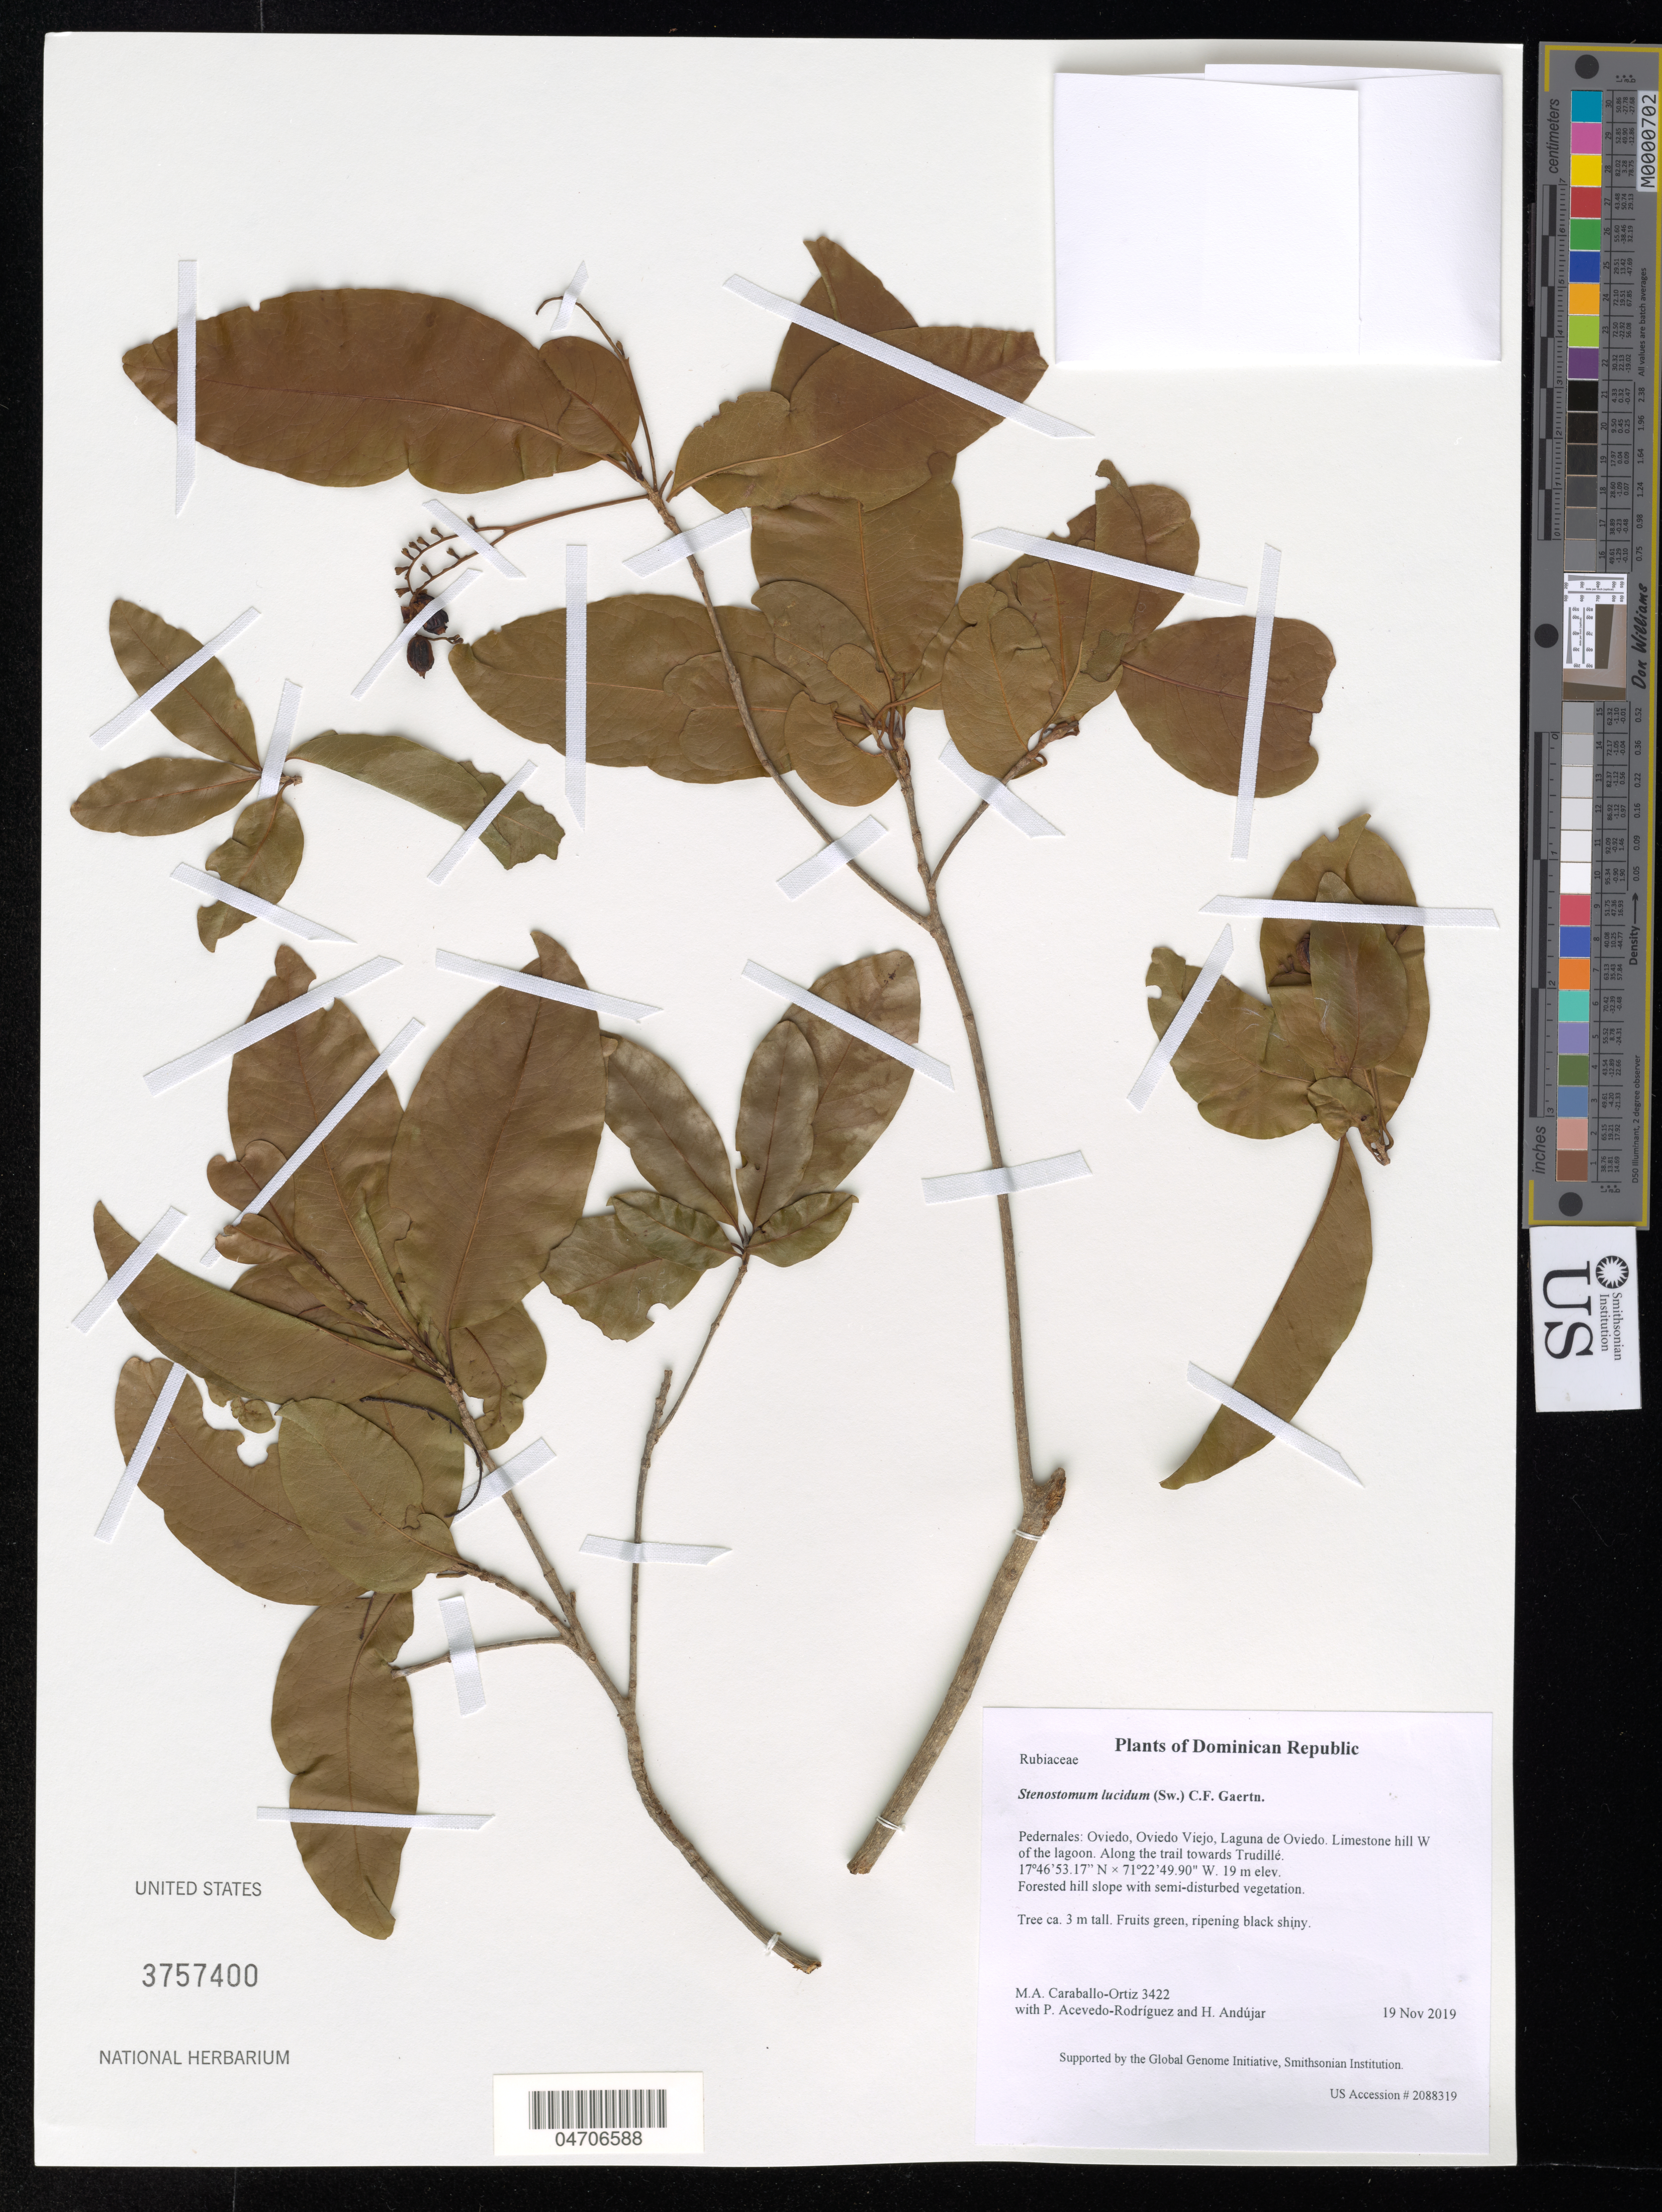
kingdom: Plantae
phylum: Tracheophyta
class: Magnoliopsida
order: Gentianales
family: Rubiaceae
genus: Stenostomum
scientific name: Stenostomum lucidum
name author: (Sw.) C.F. Gaertn.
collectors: M. Caraballo-Ortiz, P. Acevedo-Rodr. & H. Andujar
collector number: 3422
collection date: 2019-11-19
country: Dominican Republic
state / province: Pedernales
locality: Oviedo, Oviedo Viejo, Laguna de Oviedo. Limestone hill W of the lagoon. Along the trail towards Trudillé.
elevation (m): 19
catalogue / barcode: US 3757400